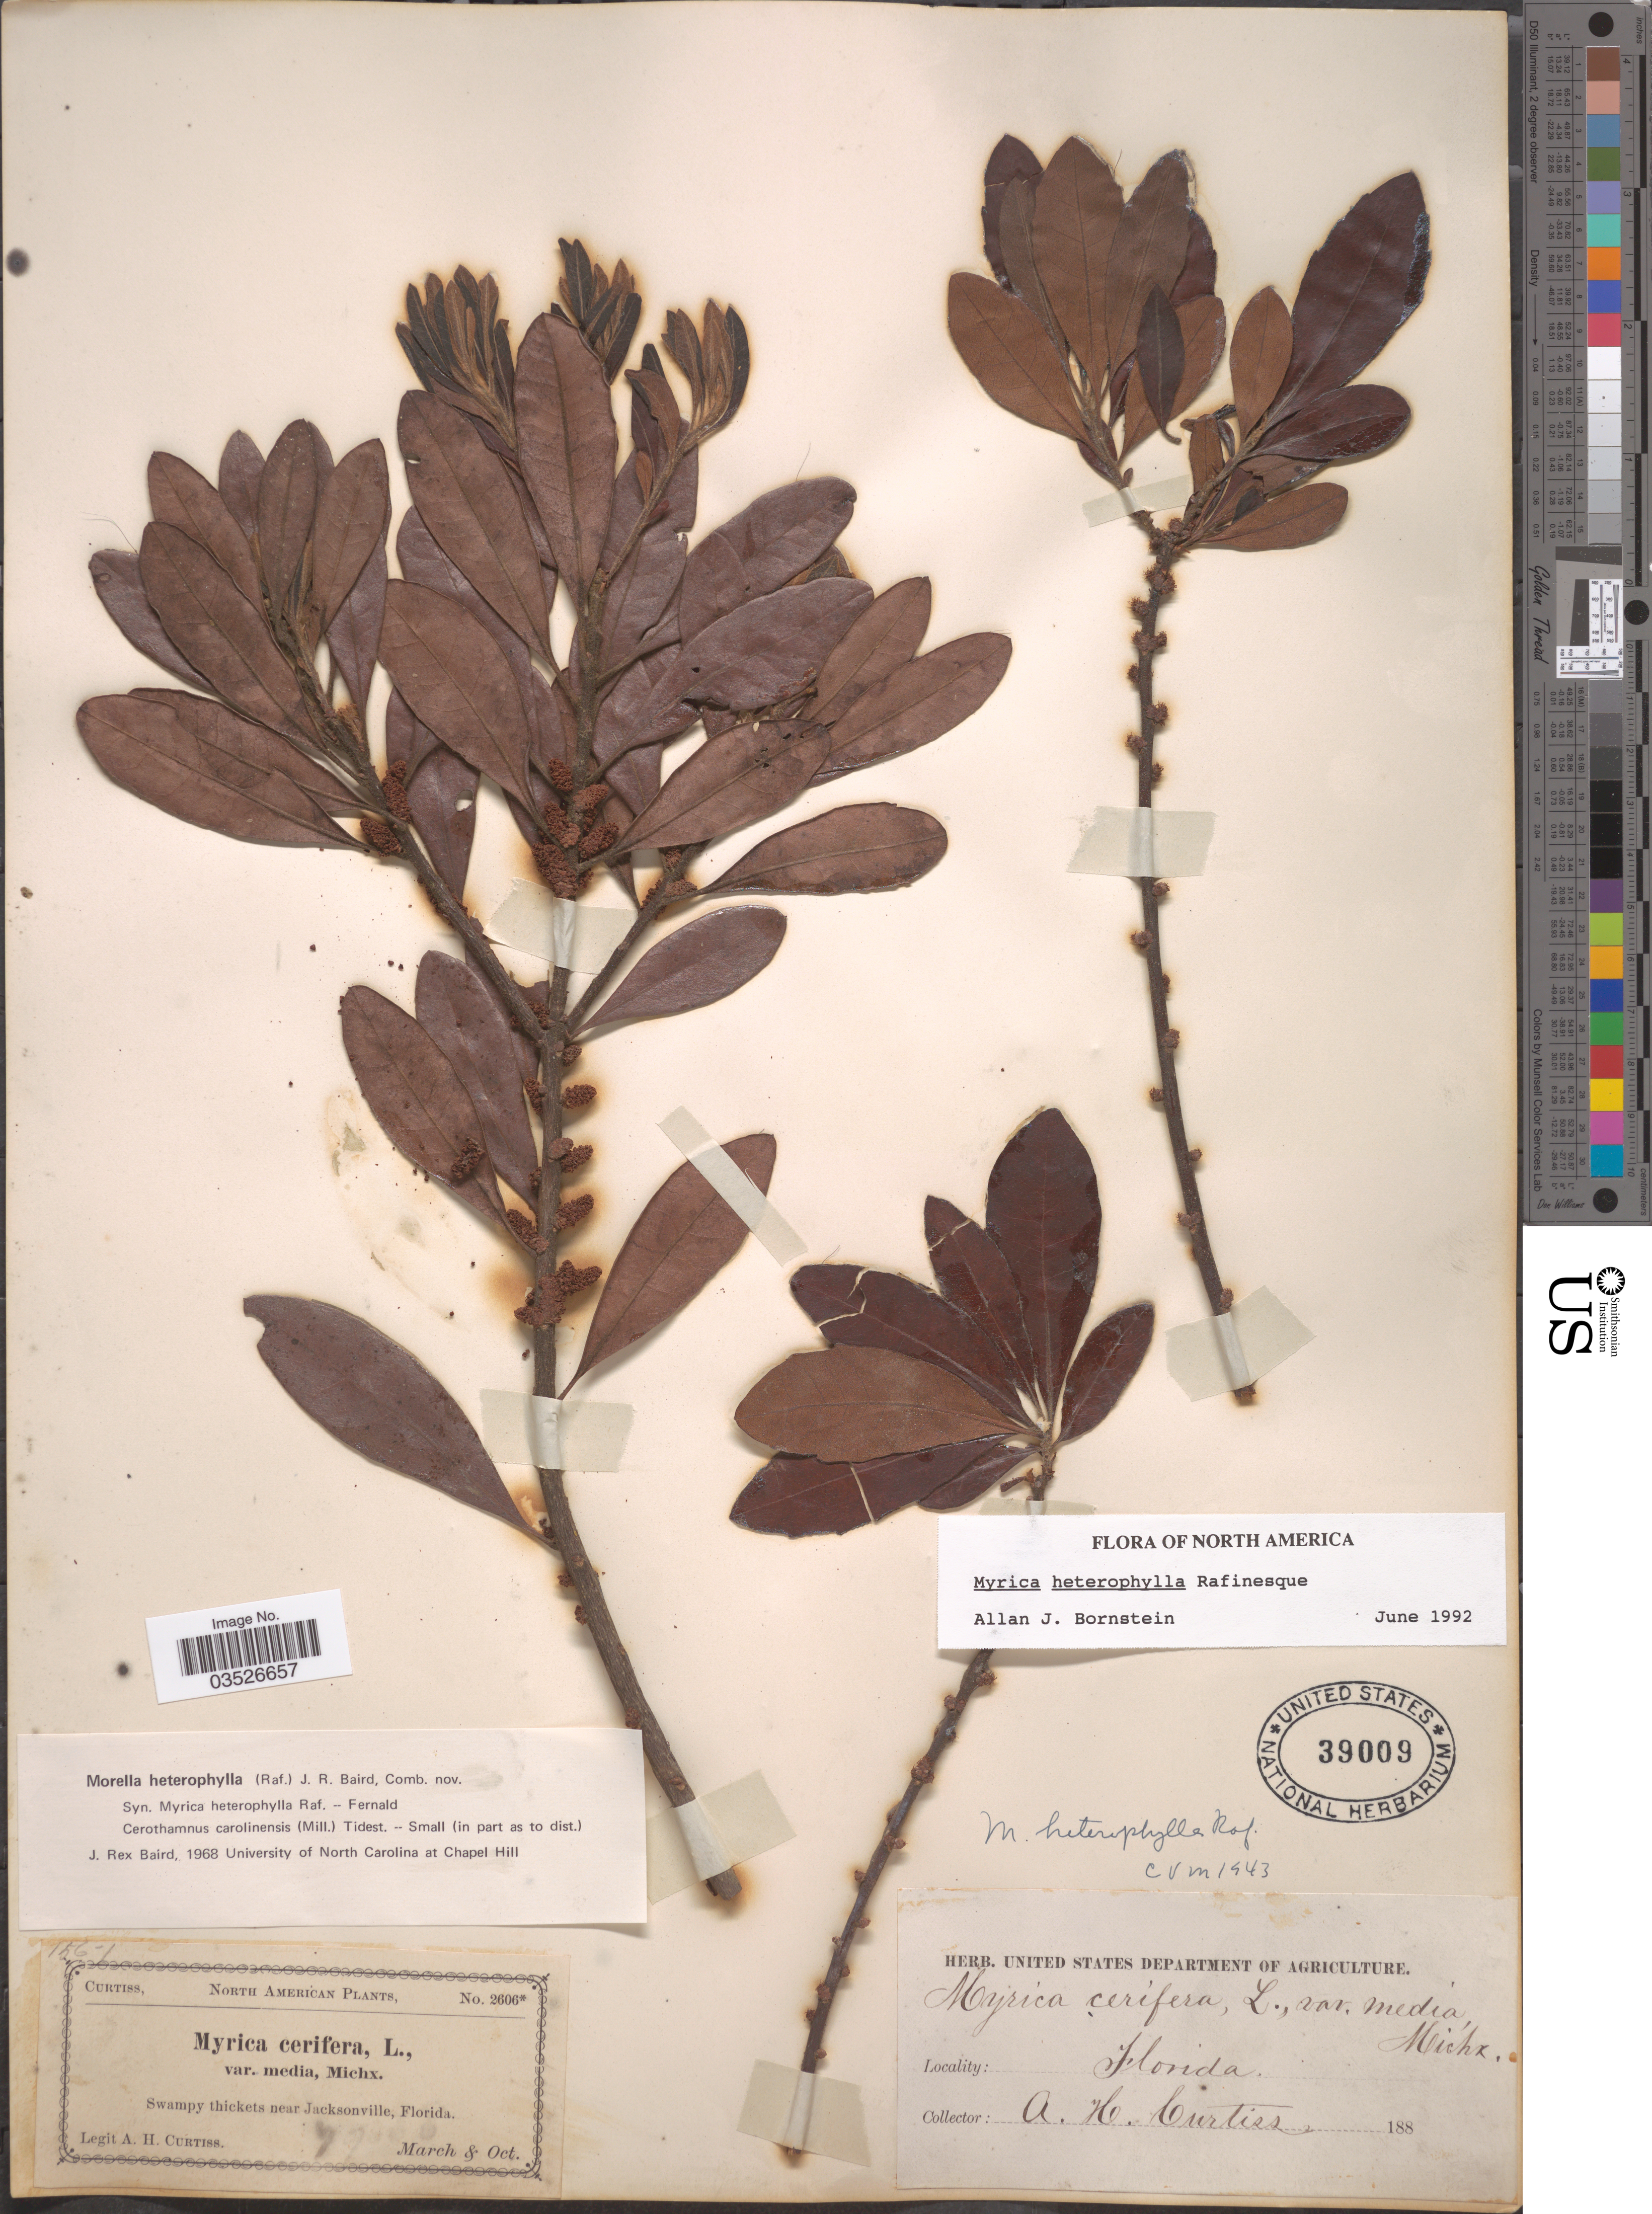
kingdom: Plantae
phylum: Tracheophyta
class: Magnoliopsida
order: Fagales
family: Myricaceae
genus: Morella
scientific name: Morella caroliniensis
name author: (Mill.) Small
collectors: A. H. Curtiss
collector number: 1561*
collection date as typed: March & Oct. 188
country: United States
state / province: Florida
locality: Near Jacksonville.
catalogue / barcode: US 39009